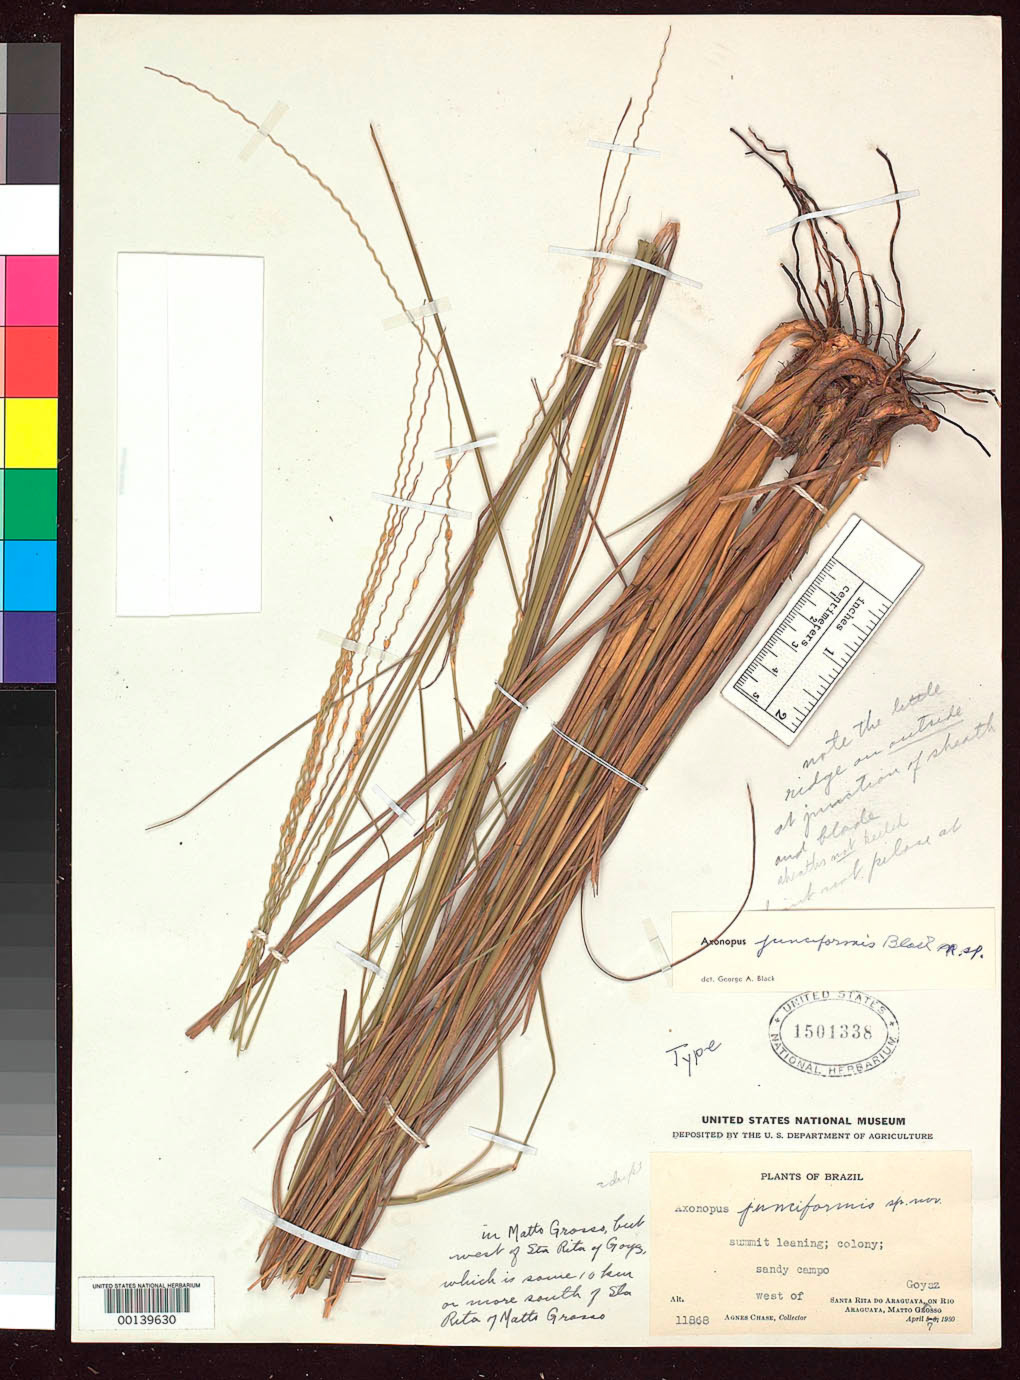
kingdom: Plantae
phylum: Tracheophyta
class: Liliopsida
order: Poales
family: Poaceae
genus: Axonopus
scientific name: Axonopus junciformis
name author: G.A. Black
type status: Holotype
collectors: A. Chase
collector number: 11868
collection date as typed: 07 Apr 1930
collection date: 1930-04-07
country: Brazil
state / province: Mato Grosso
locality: W of Santa Rita do Araguaya, Goyaz on Rio Araguaya.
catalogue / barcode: US 1501338